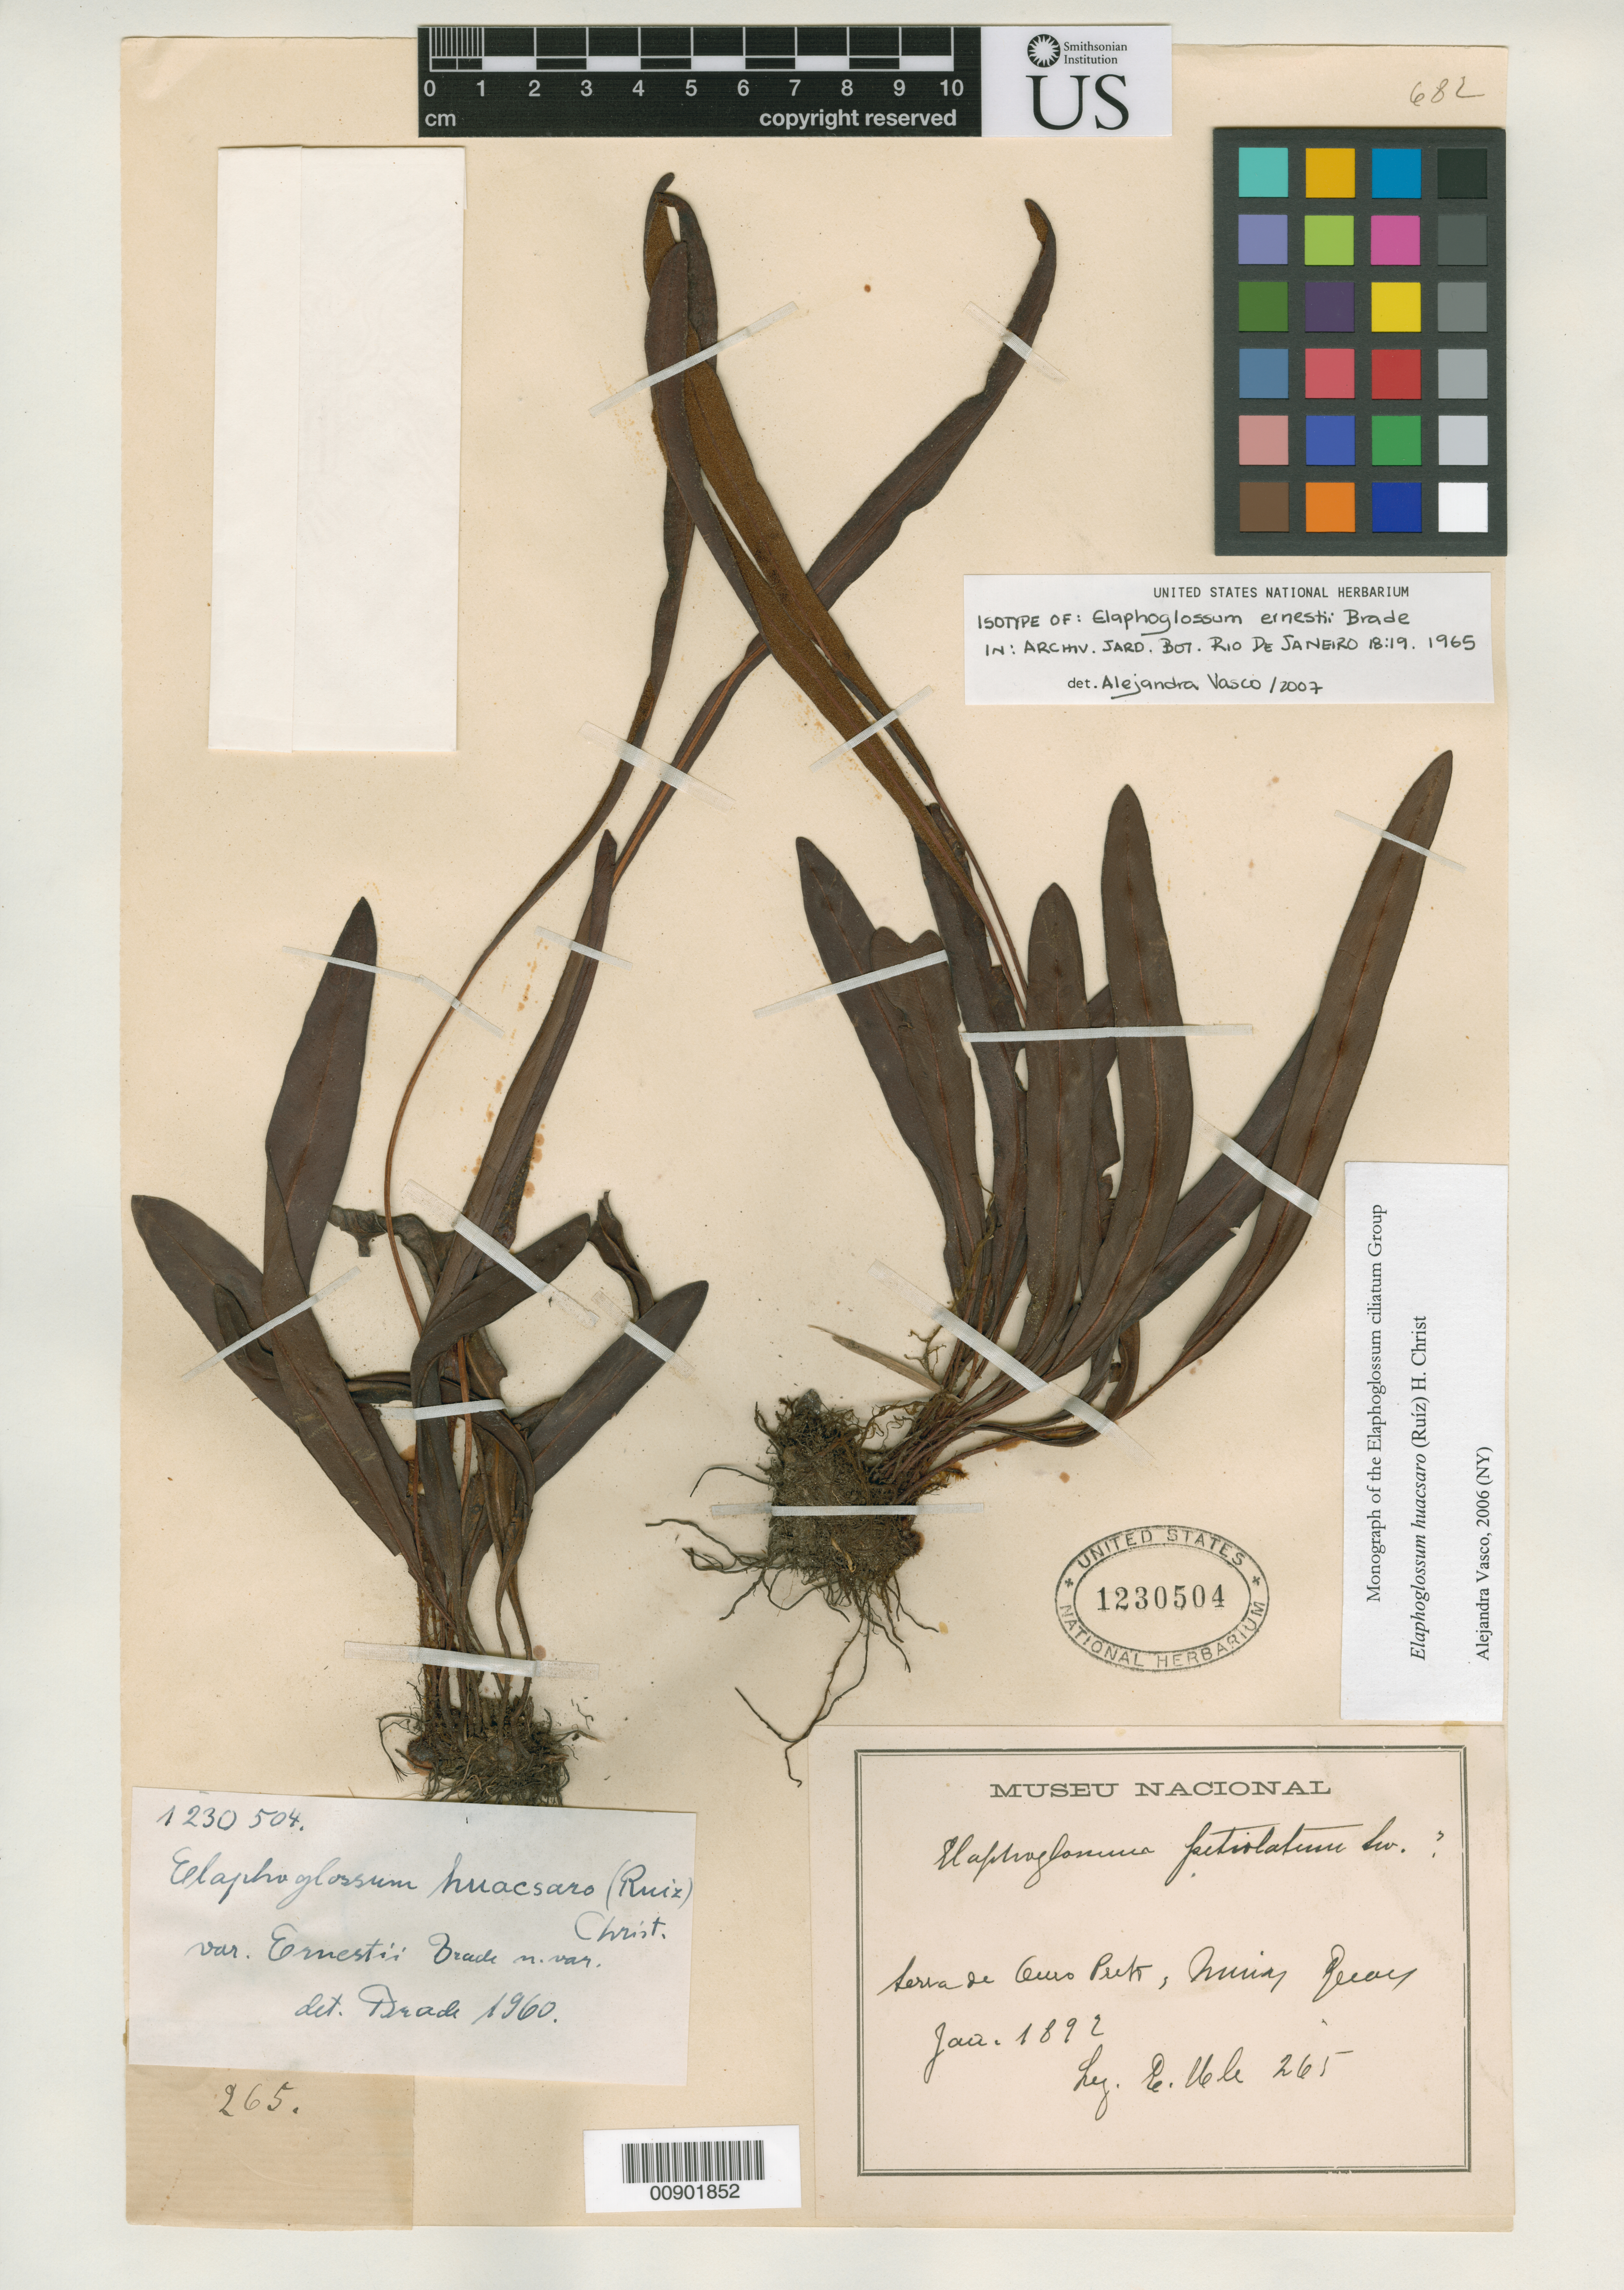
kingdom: Plantae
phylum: Tracheophyta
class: Polypodiopsida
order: Polypodiales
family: Dryopteridaceae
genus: Elaphoglossum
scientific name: Elaphoglossum ernestii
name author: Brade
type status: Isotype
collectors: E. H. Ule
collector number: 265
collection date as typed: Jan 1892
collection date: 1892-01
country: Brazil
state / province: Minas Gerais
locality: Serra de Ouro Preto.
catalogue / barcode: US 1230504